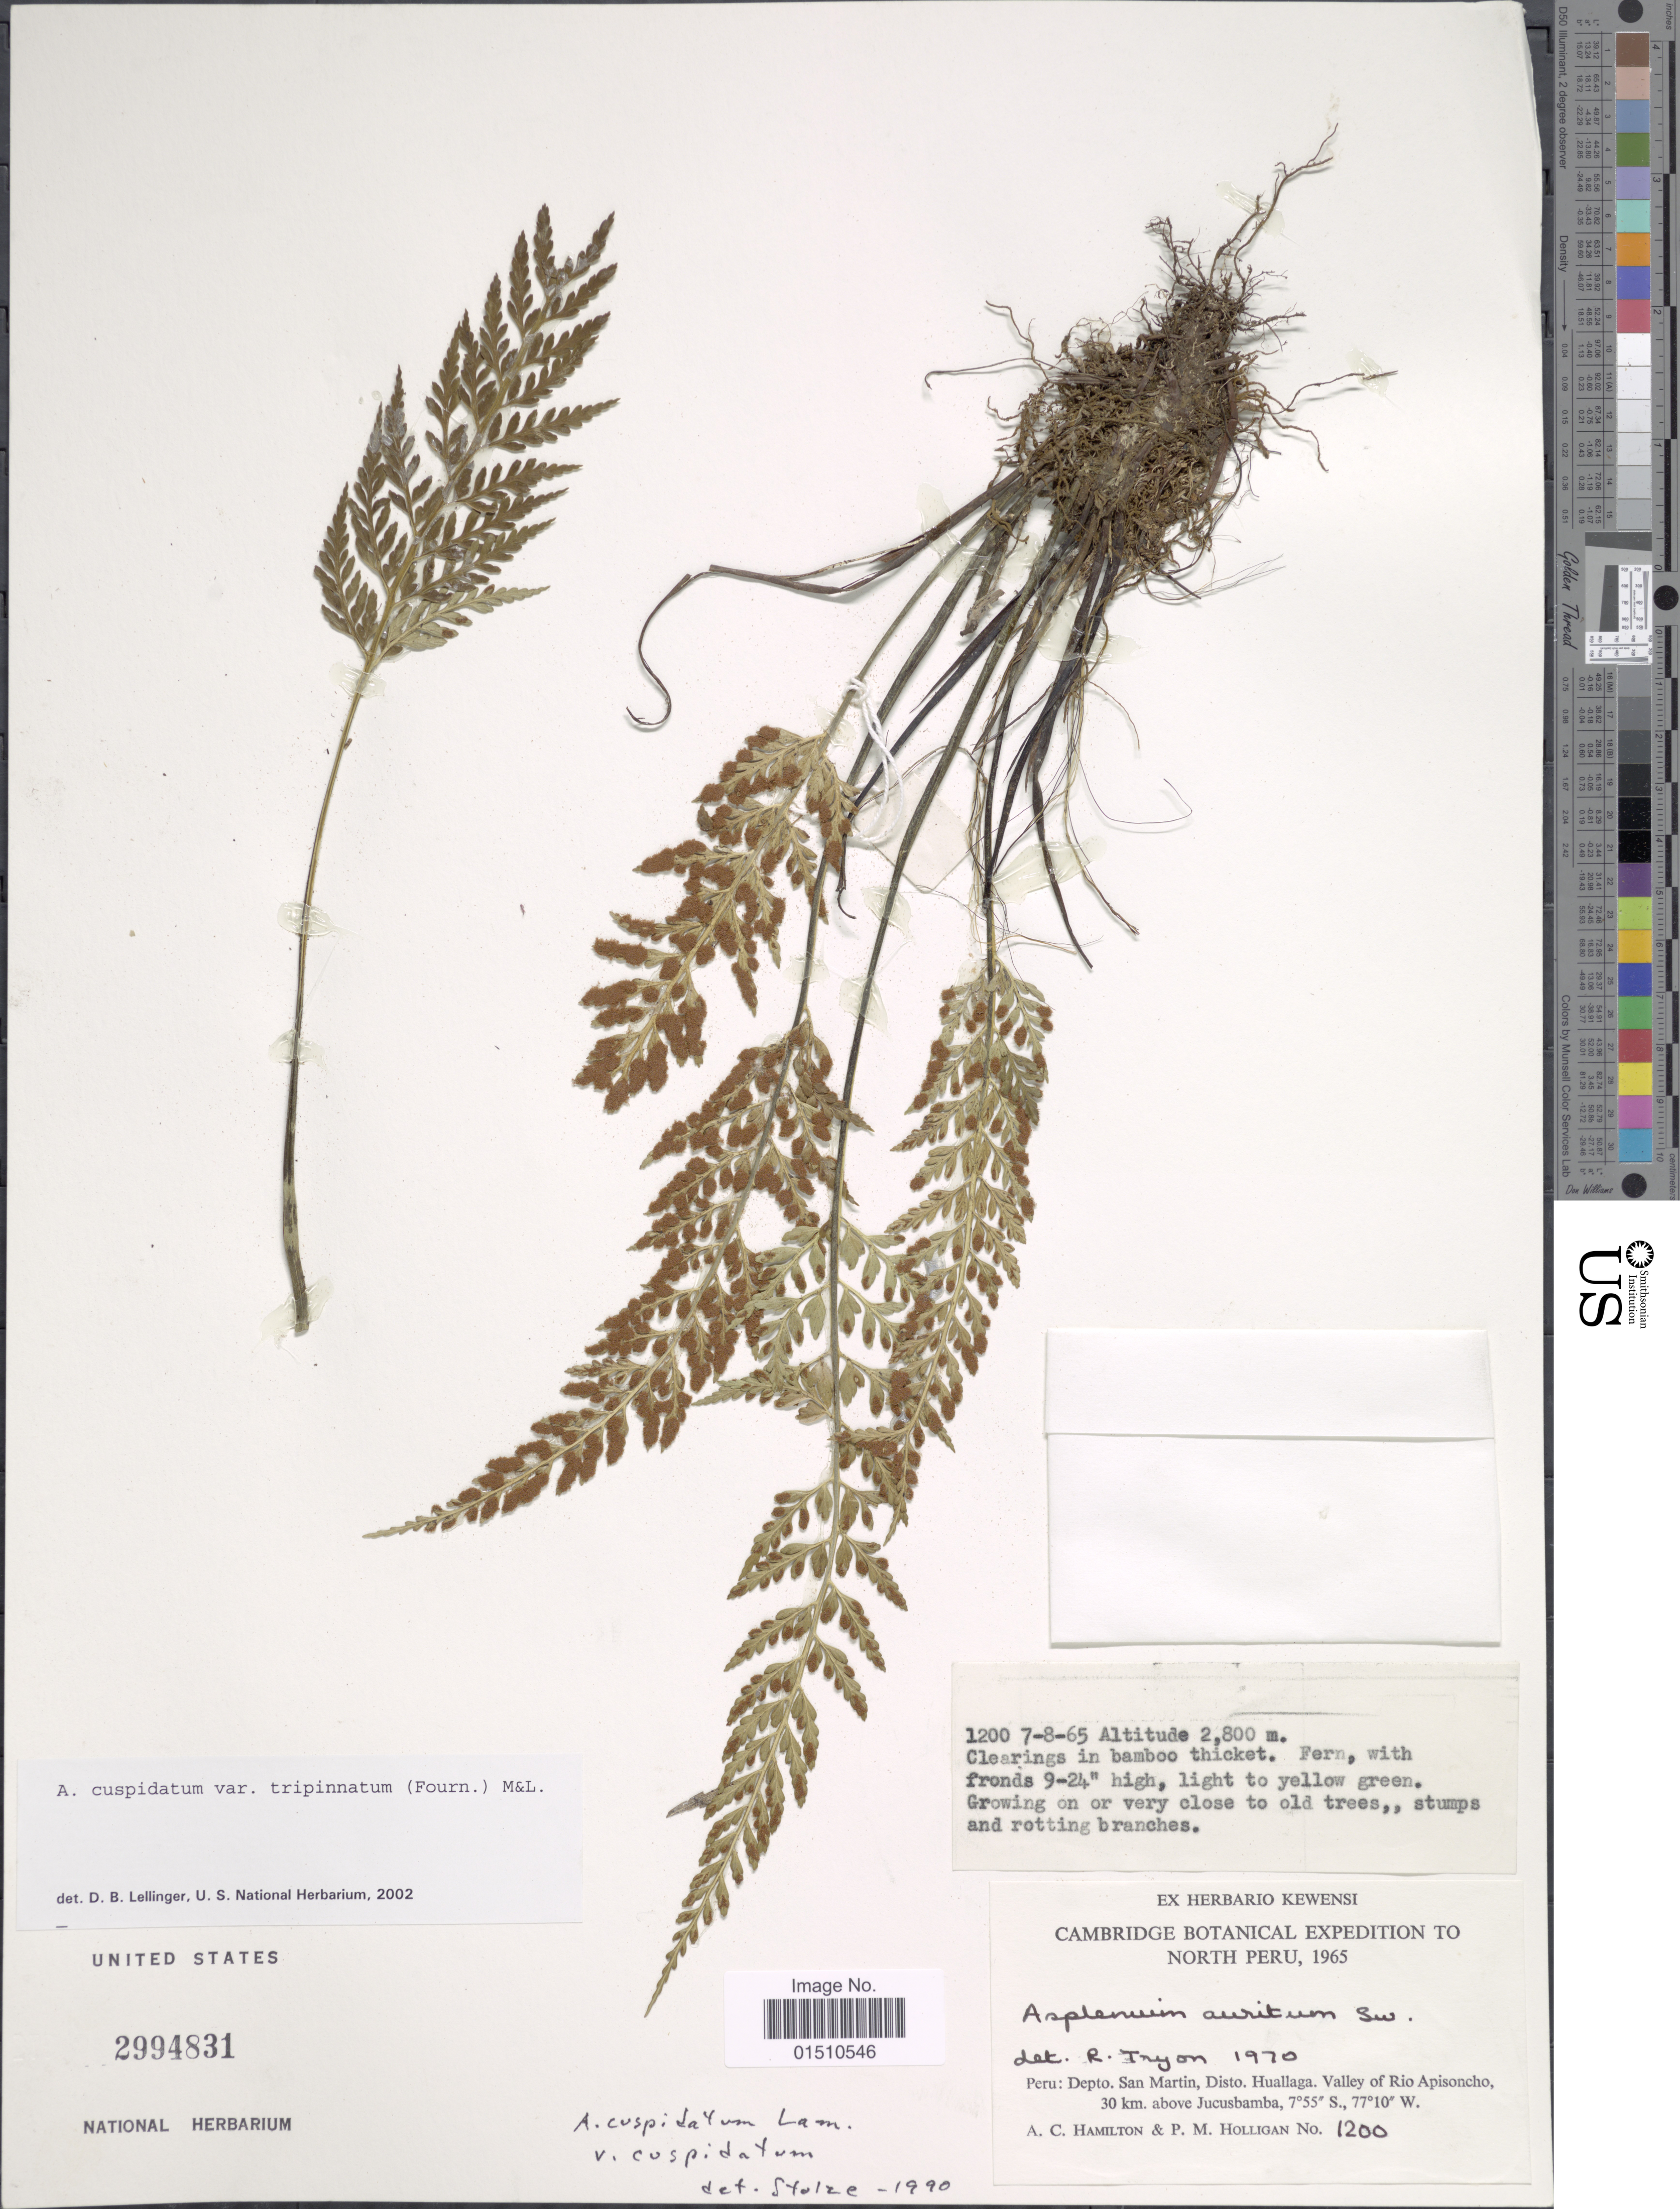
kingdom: Plantae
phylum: Tracheophyta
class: Polypodiopsida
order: Polypodiales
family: Aspleniaceae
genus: Asplenium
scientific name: Asplenium cuspidatum var. abrotanoides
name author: (C. Presl) C.V. Morton & Lellinger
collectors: A. Hamilton & P. Holligan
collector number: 1200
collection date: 1965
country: Peru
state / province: San Martín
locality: Peru: Depto. San Martin, Disto. Huallaga, Valley of Rio Apisoncho 30 km. above Jucusbamba.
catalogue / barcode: US 2994831